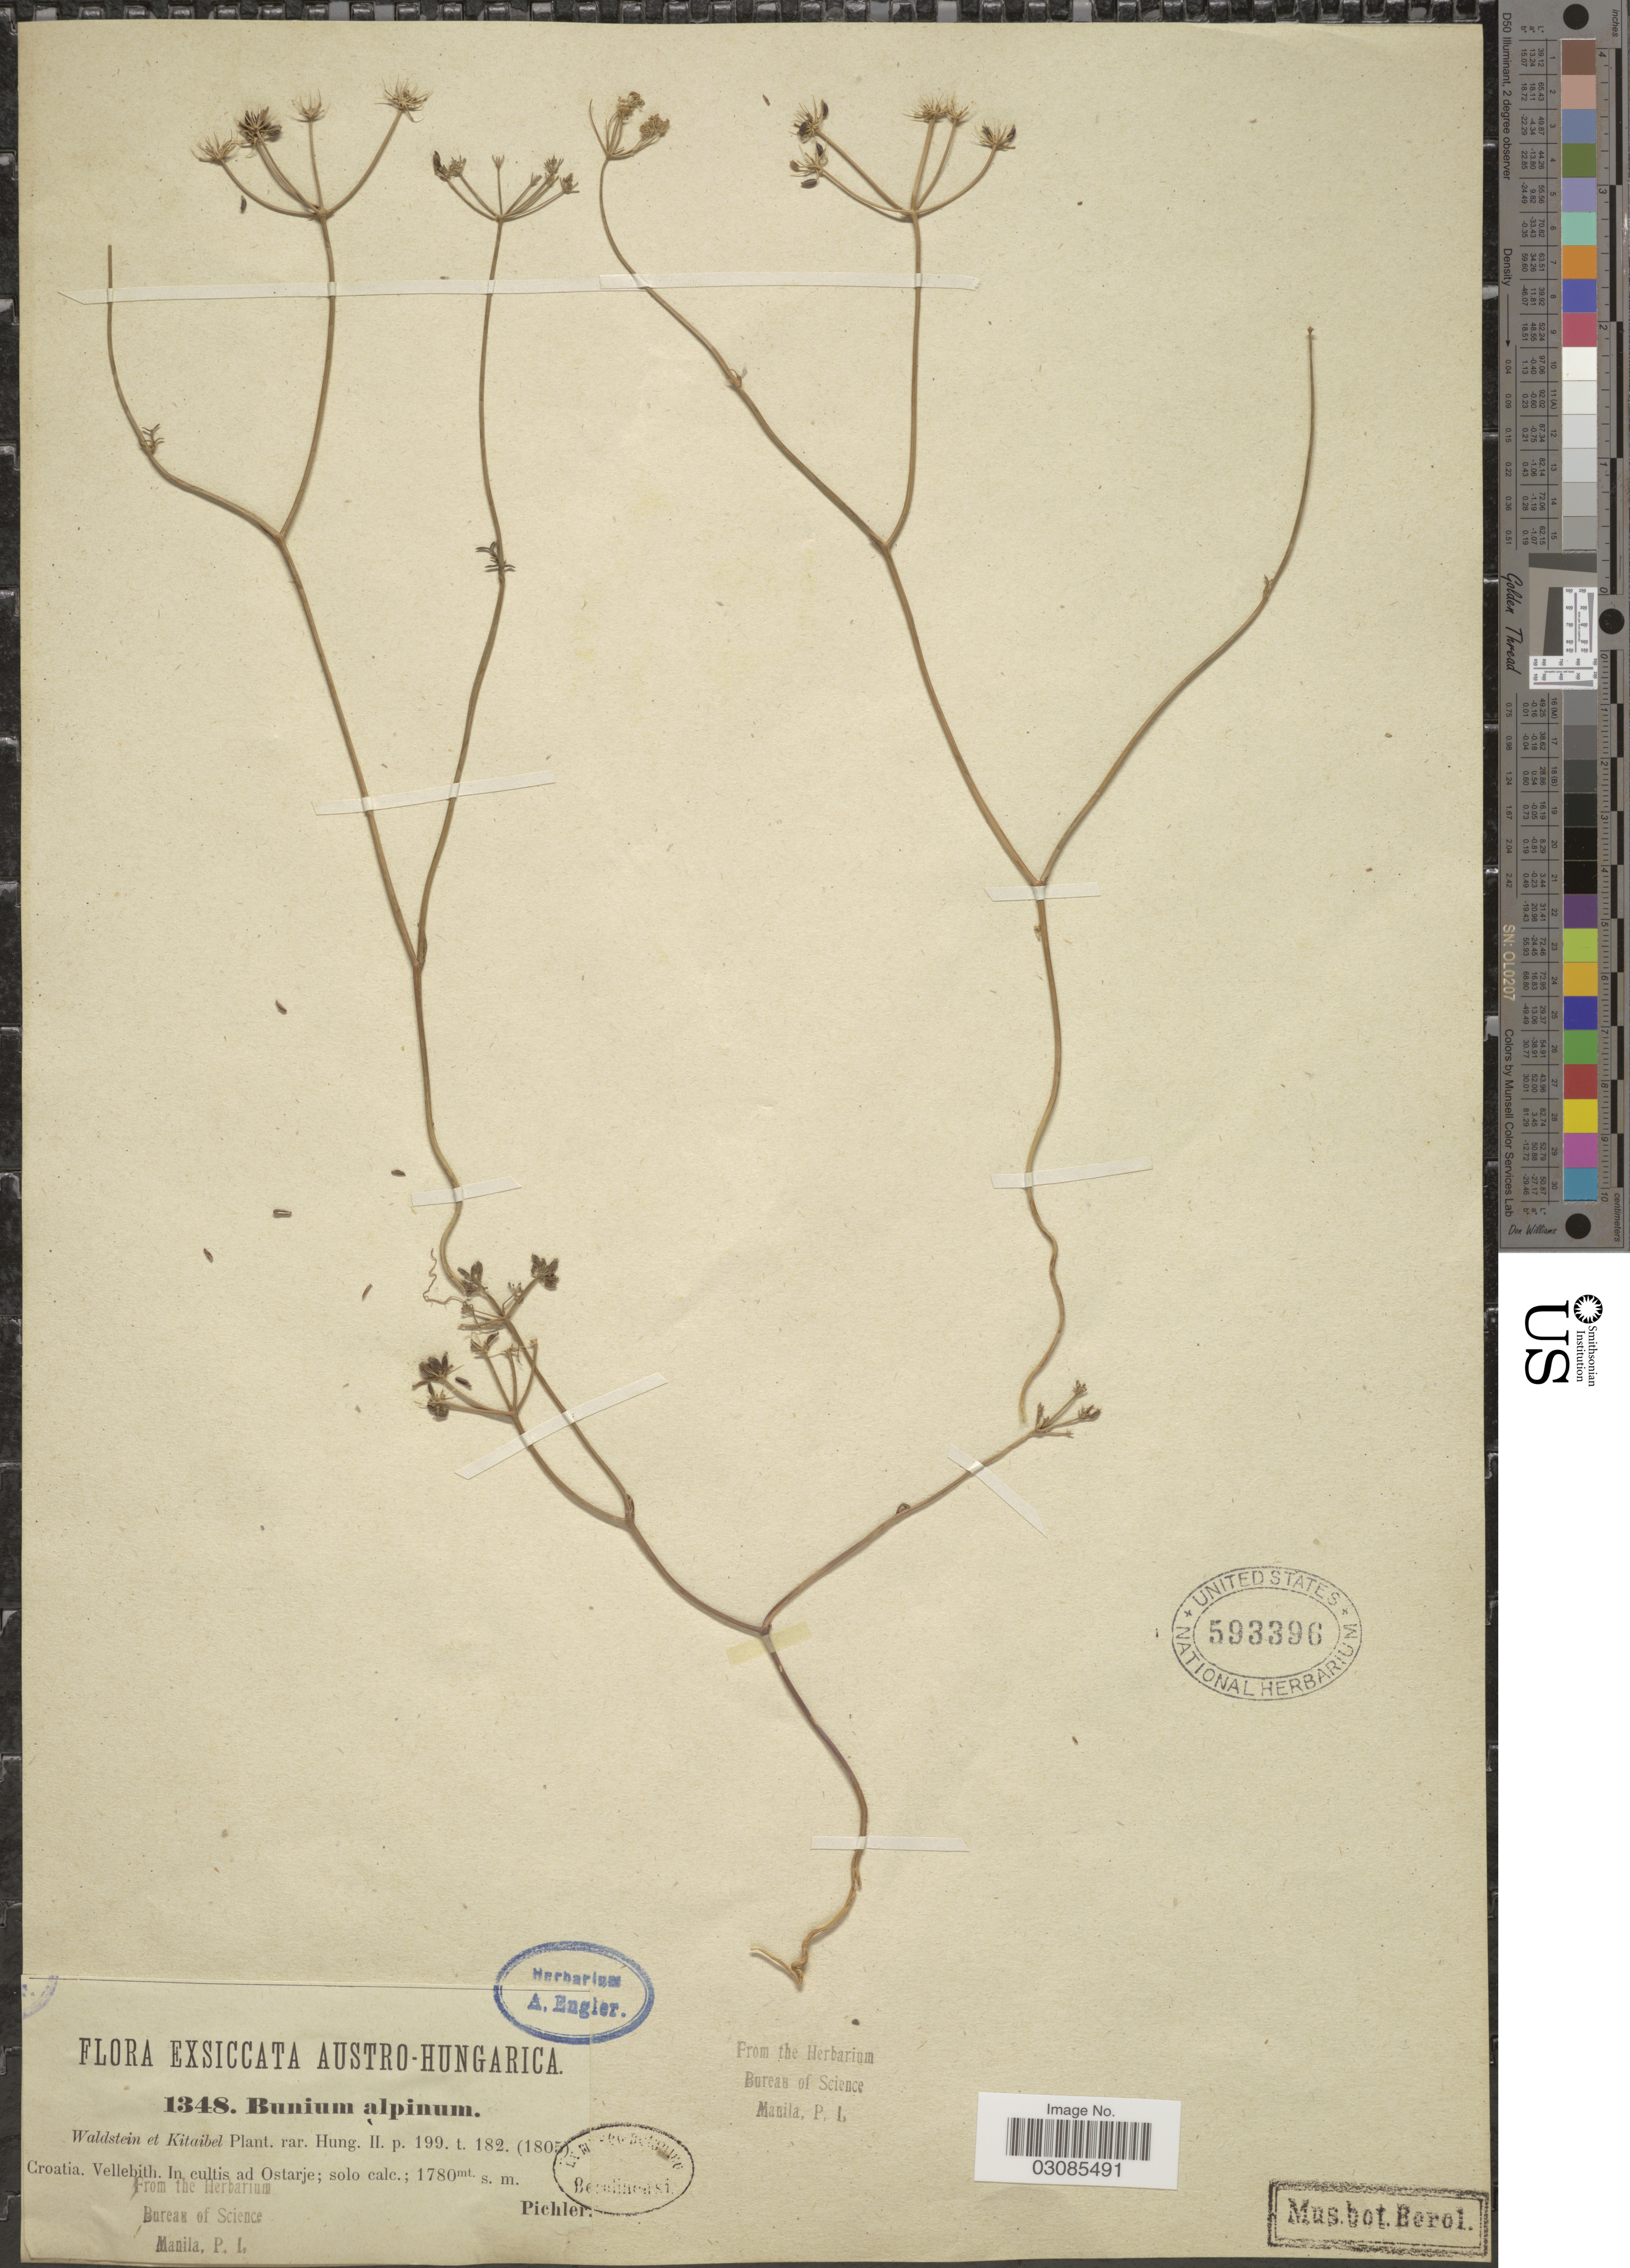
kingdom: Plantae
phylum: Tracheophyta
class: Magnoliopsida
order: Apiales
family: Apiaceae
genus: Bunium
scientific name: Bunium alpinum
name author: Waldst. & Kit.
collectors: Pichler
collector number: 1348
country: Croatia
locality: Vellebith. Ad Ostarje.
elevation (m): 1780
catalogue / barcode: US 593396